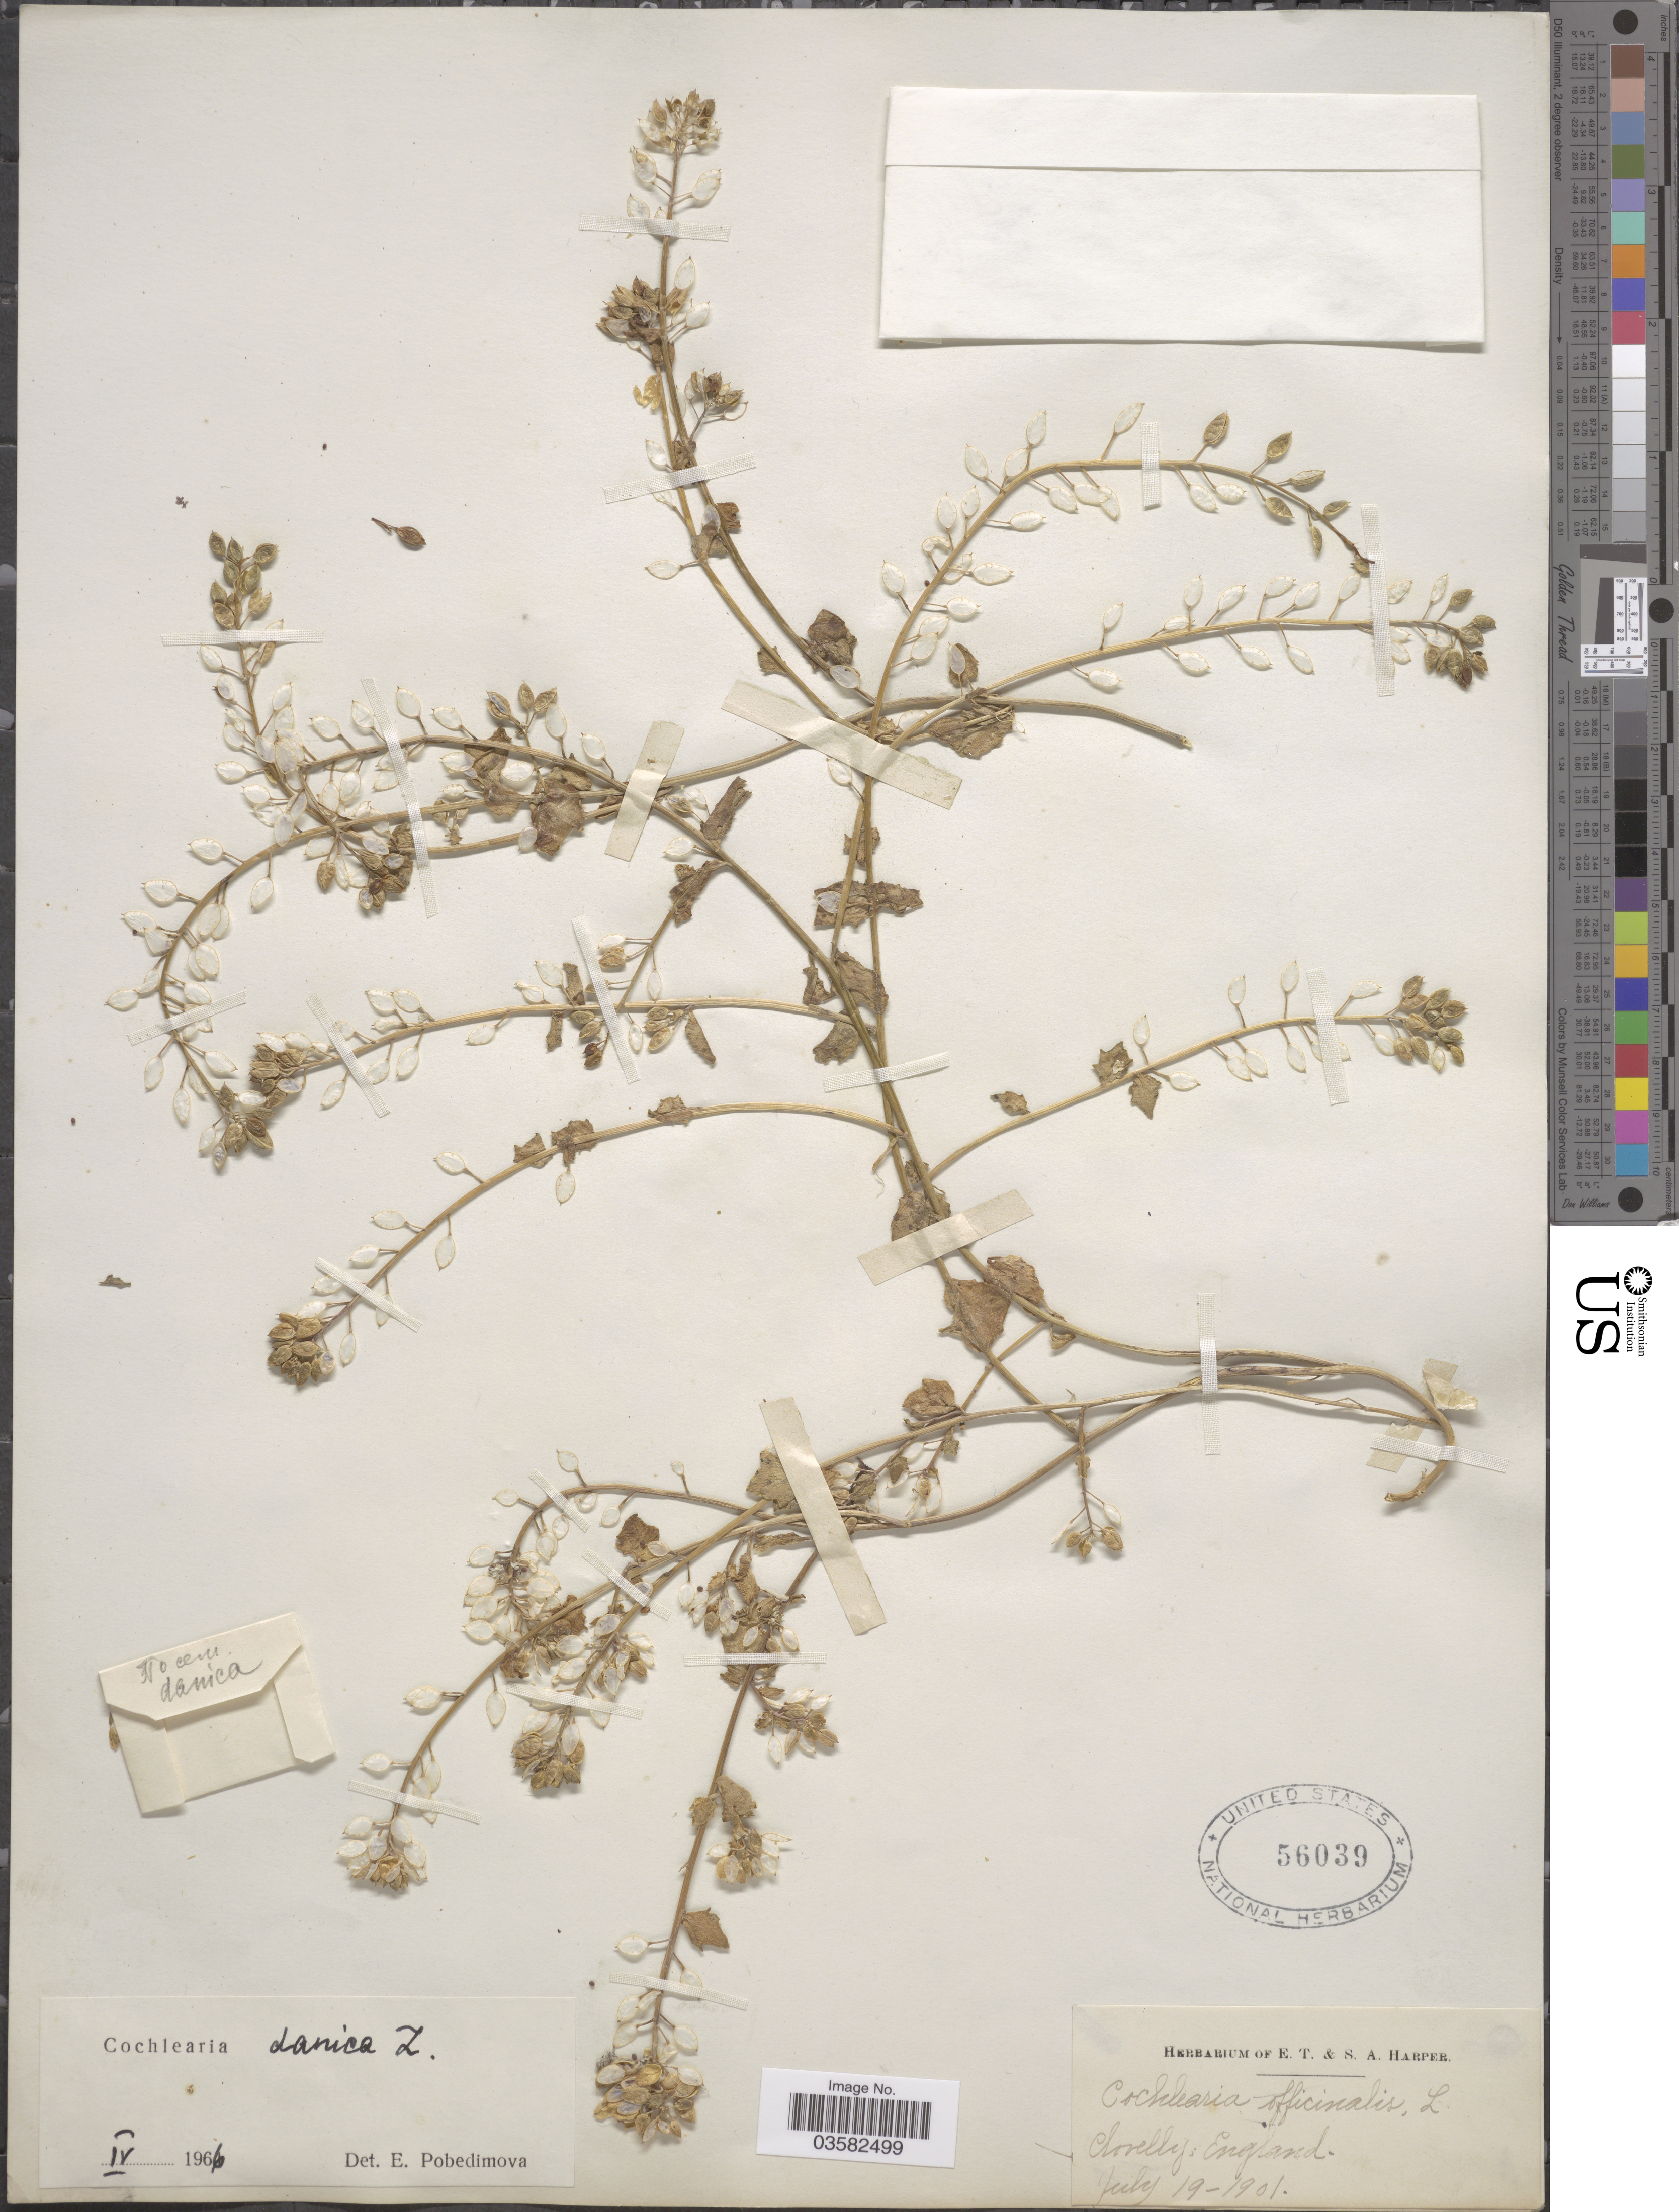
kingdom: Plantae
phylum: Tracheophyta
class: Magnoliopsida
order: Brassicales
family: Brassicaceae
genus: Cochlearia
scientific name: Cochlearia danica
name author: L.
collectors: ex herb. E. T. & S. A. Harper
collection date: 1901-07-19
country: United Kingdom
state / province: England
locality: Clovelly.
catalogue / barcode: US 56039